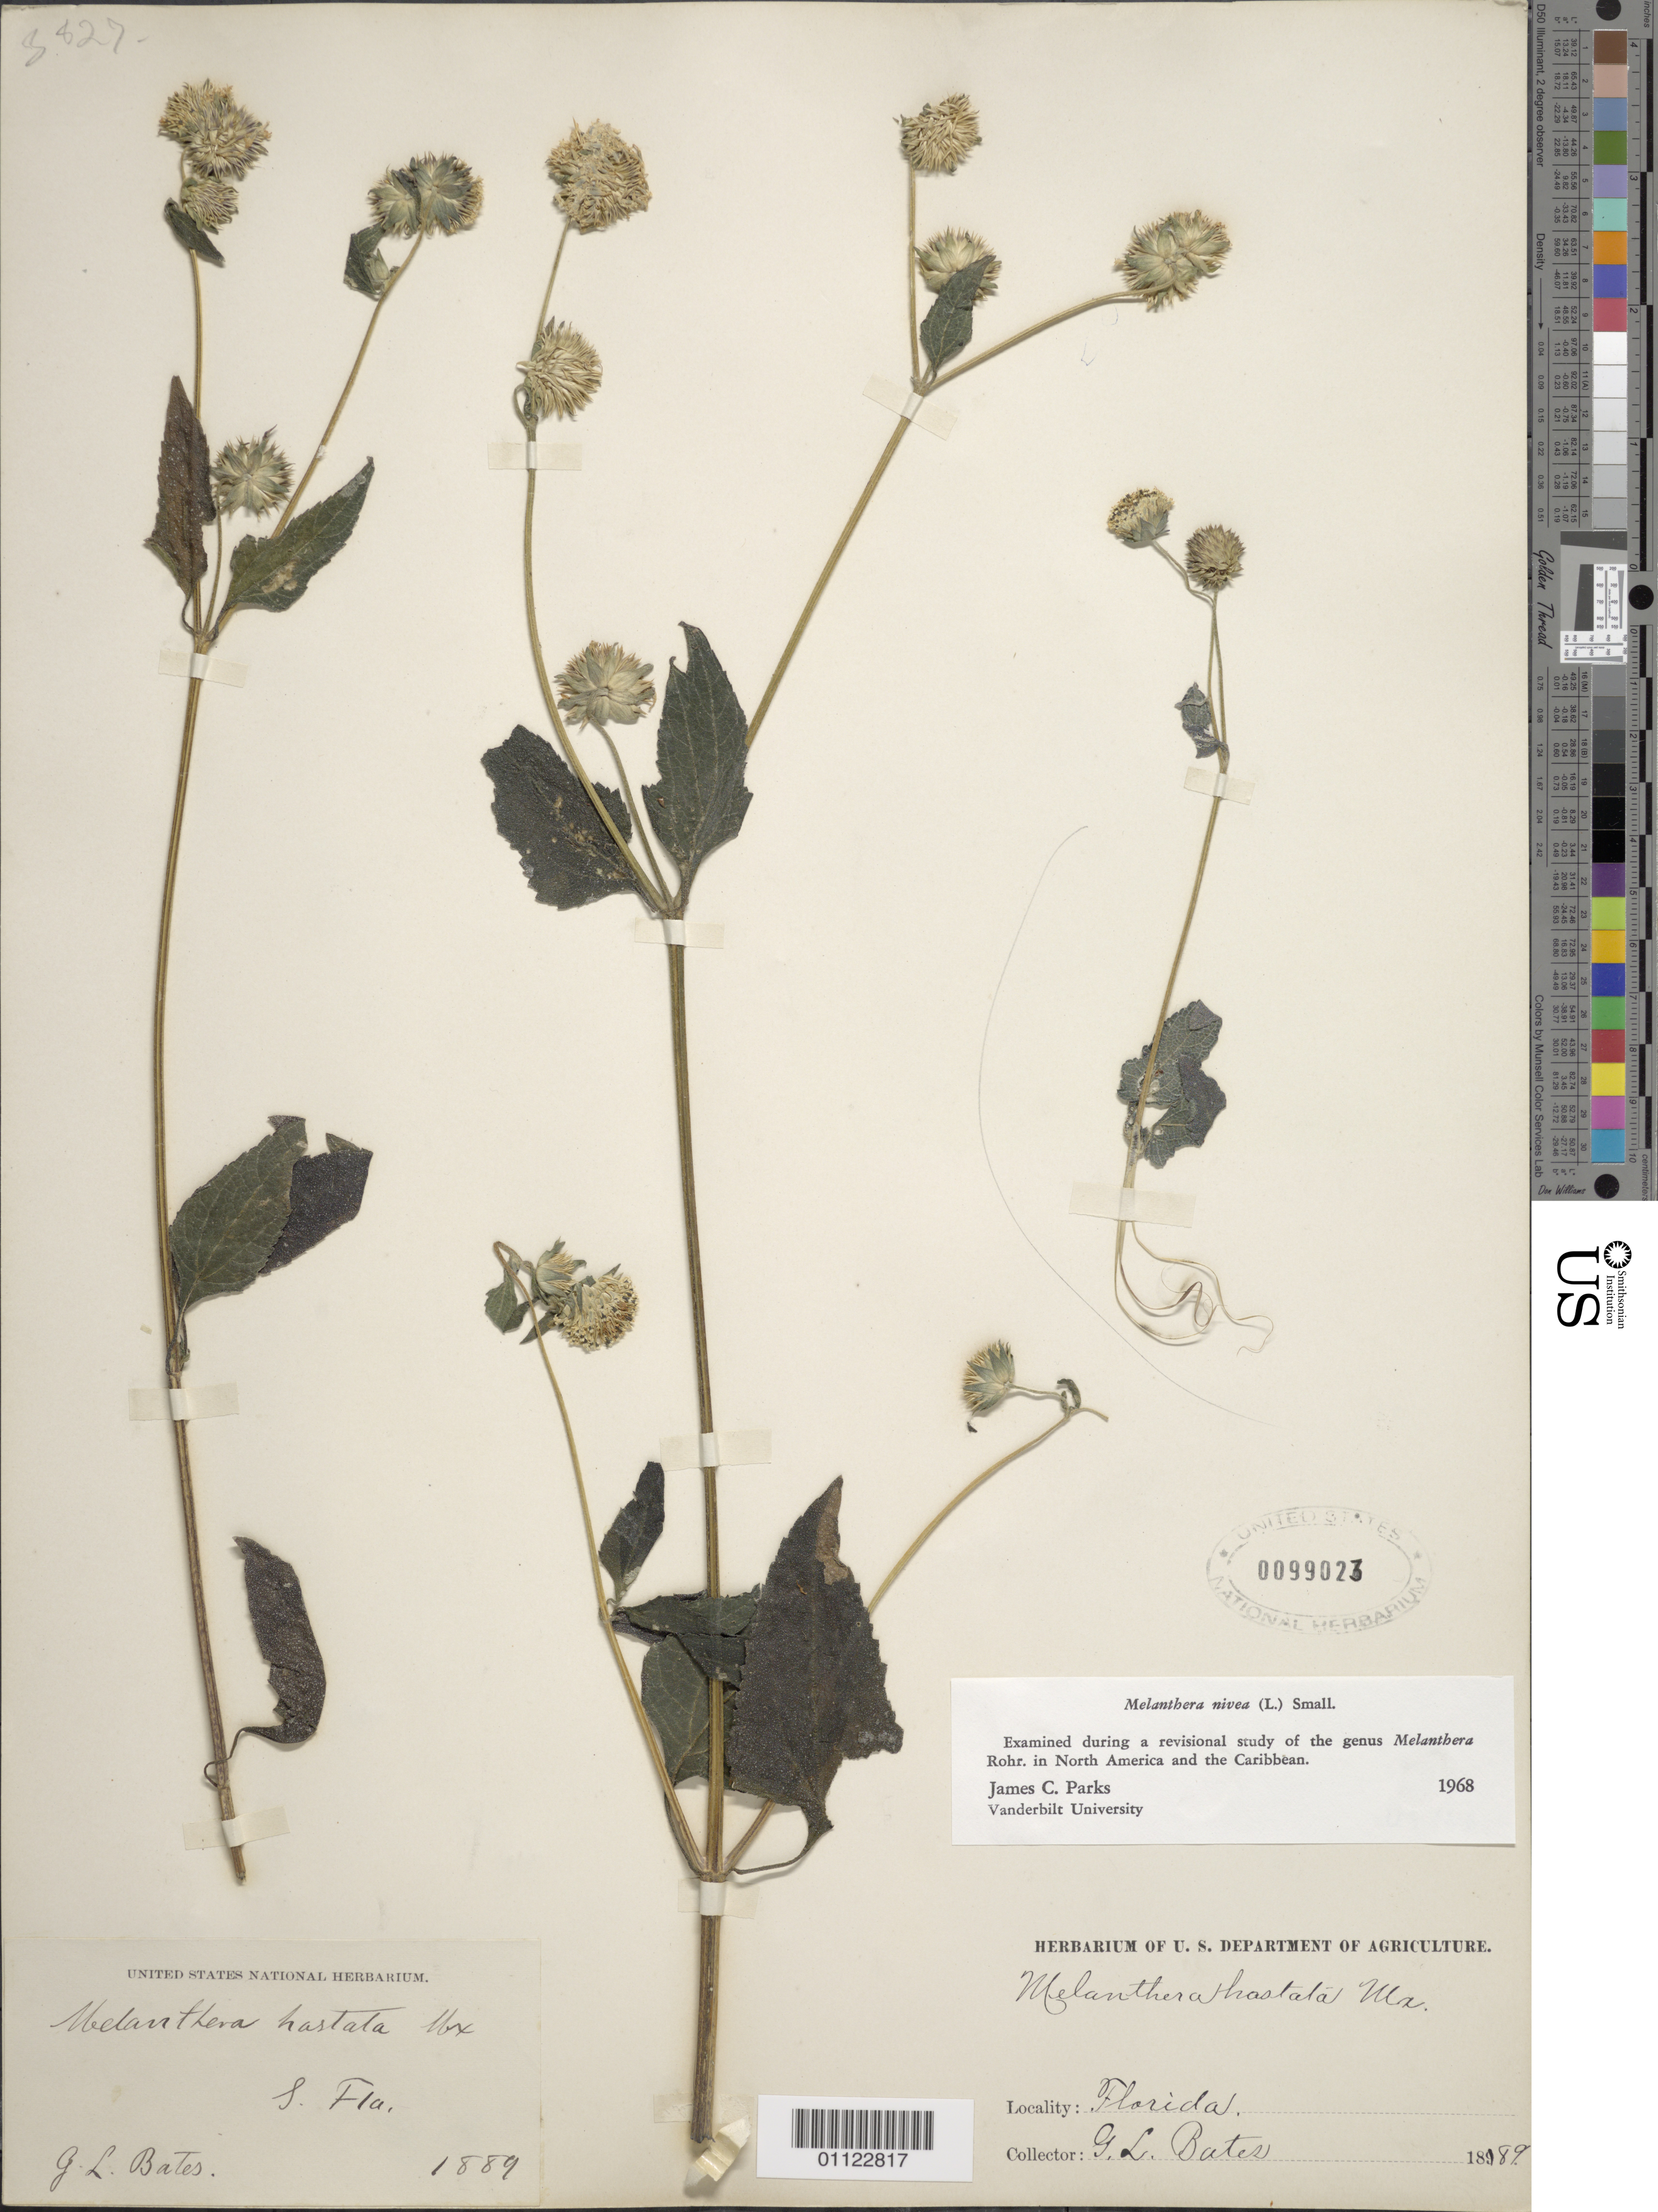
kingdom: Plantae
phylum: Tracheophyta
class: Magnoliopsida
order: Asterales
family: Asteraceae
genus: Melanthera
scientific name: Melanthera nivea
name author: (L.) Small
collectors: G. L. Bater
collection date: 1889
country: United States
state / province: Florida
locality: South Florida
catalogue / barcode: US 99023